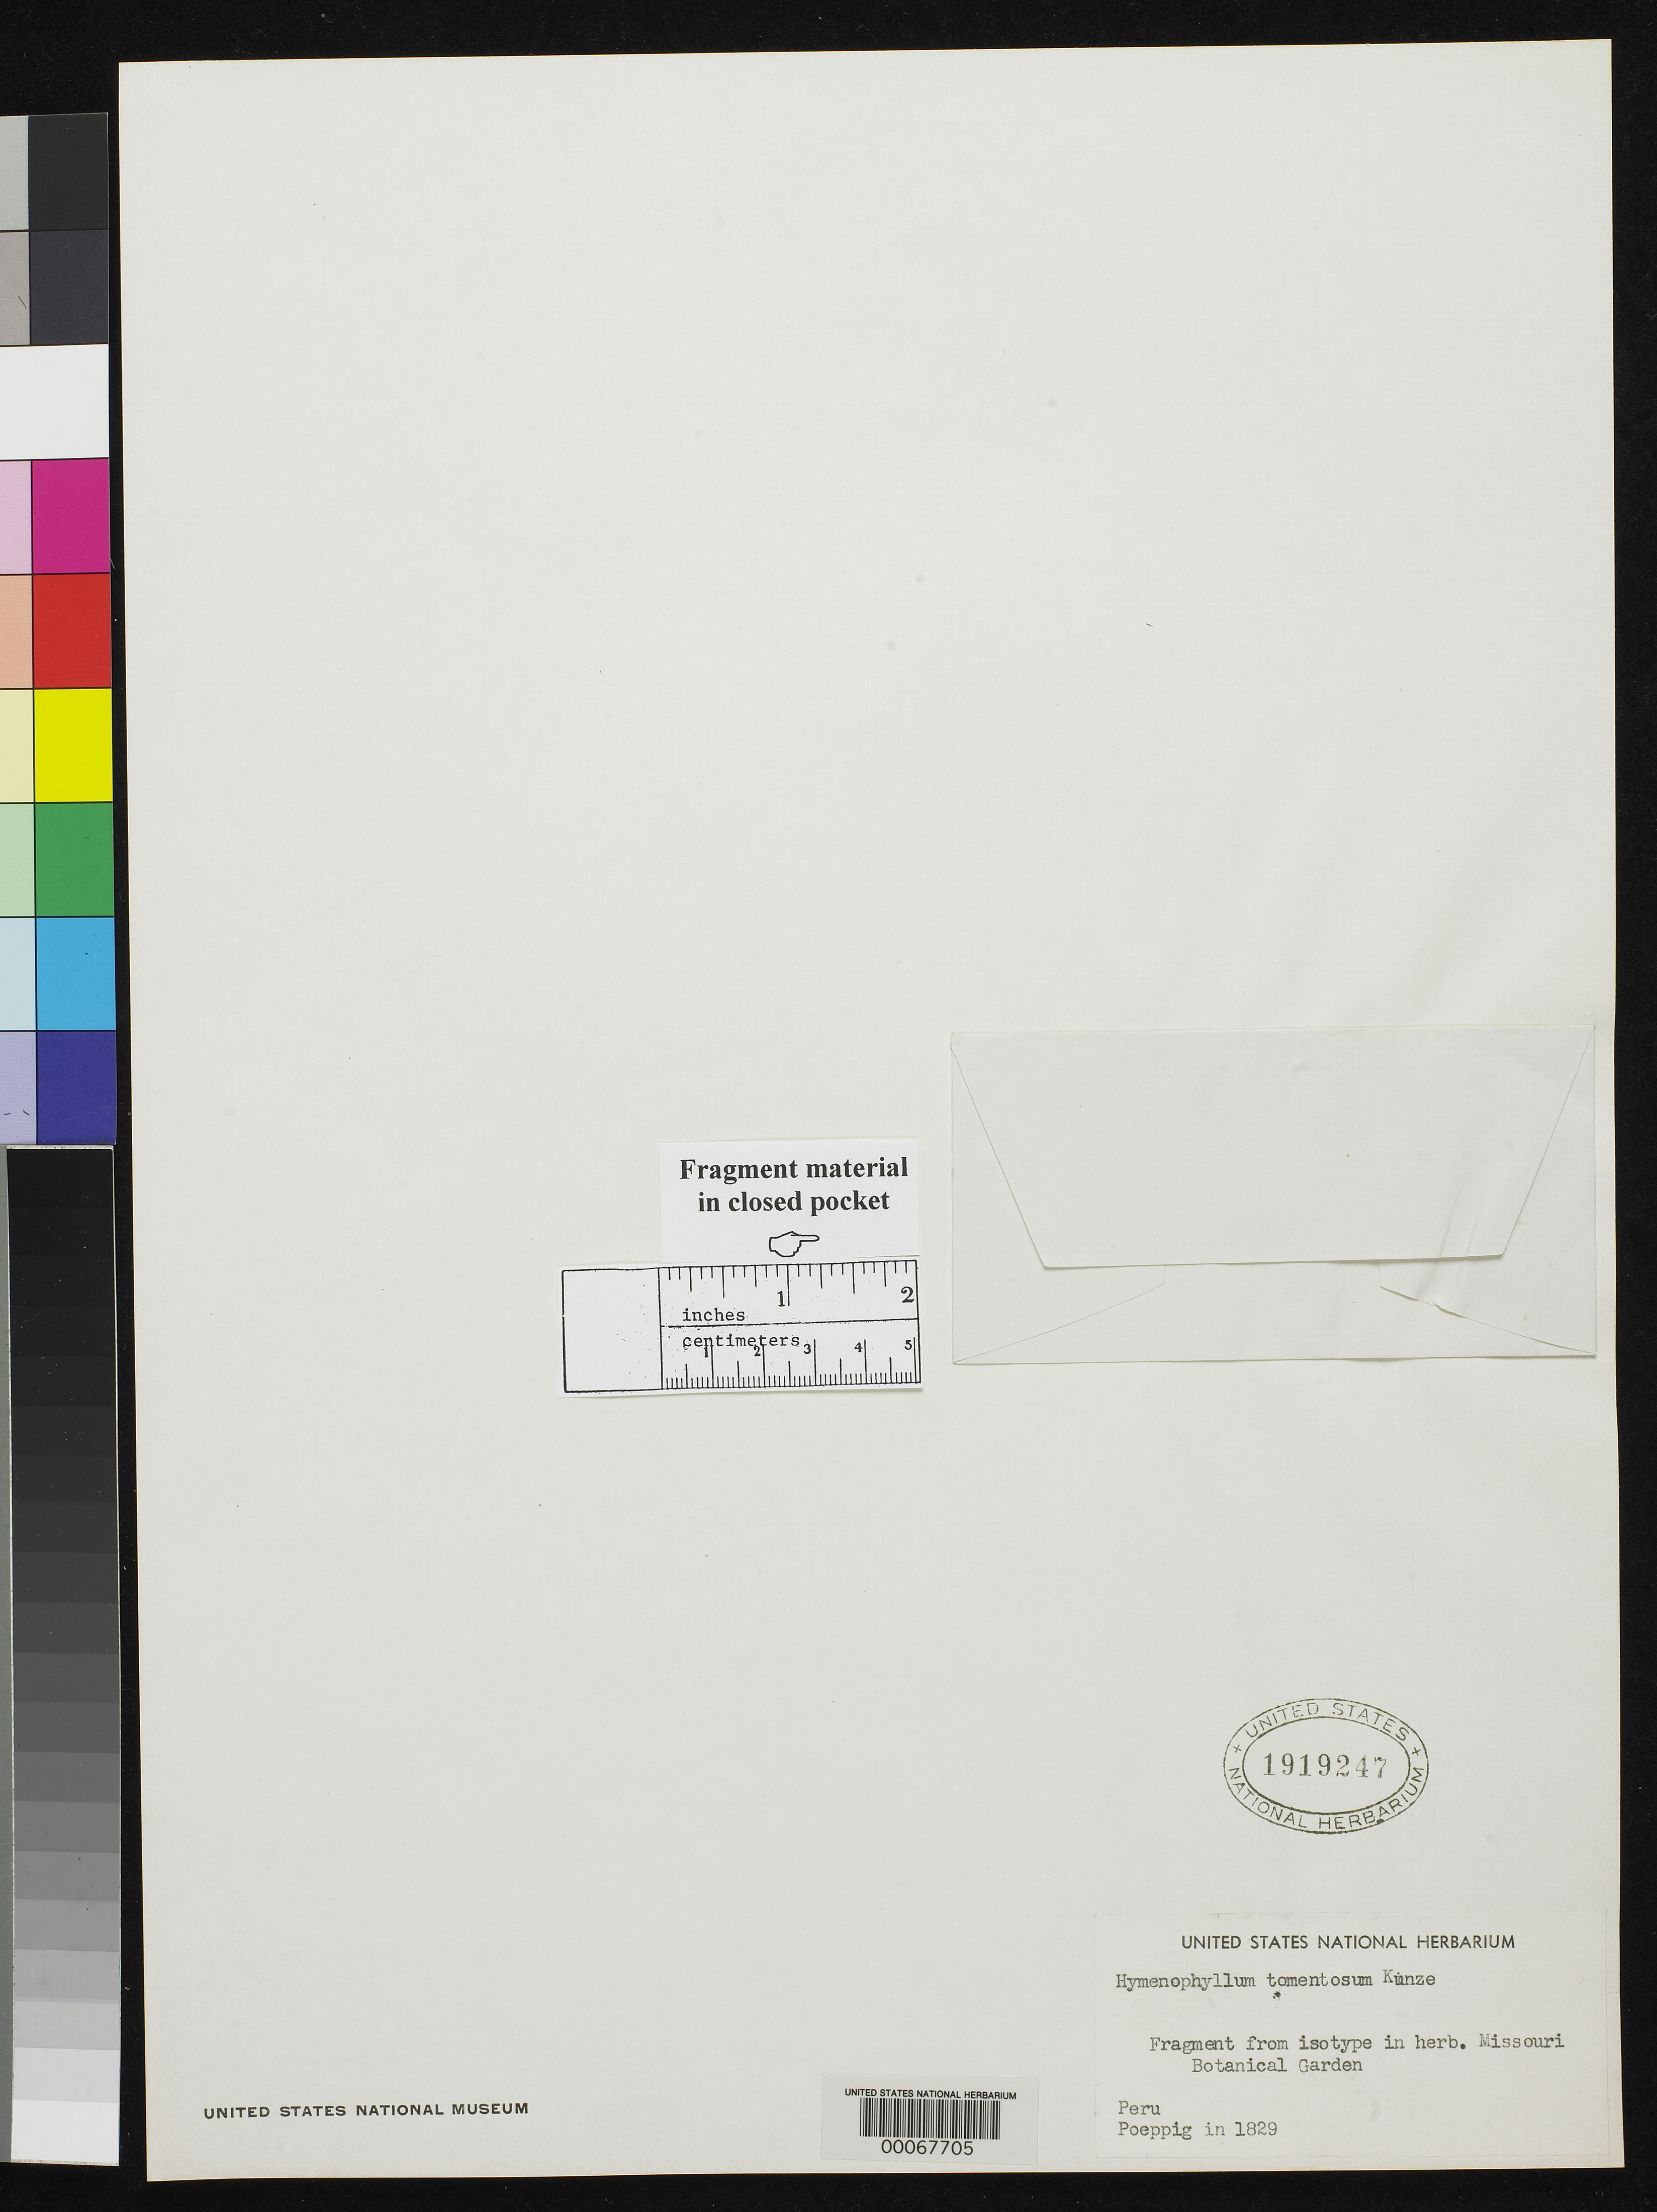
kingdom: Plantae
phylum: Tracheophyta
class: Polypodiopsida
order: Hymenophyllales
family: Hymenophyllaceae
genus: Hymenophyllum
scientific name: Hymenophyllum tomentosum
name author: Kunze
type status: Type Fragment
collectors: E. F. Poeppig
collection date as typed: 1829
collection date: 1829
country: Peru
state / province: San Martín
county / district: Mariscal Cáceres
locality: Rio Huallaga, margen Derecha del; Balsa Probana; dtto. Tocache Nuevo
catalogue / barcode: US 1919247